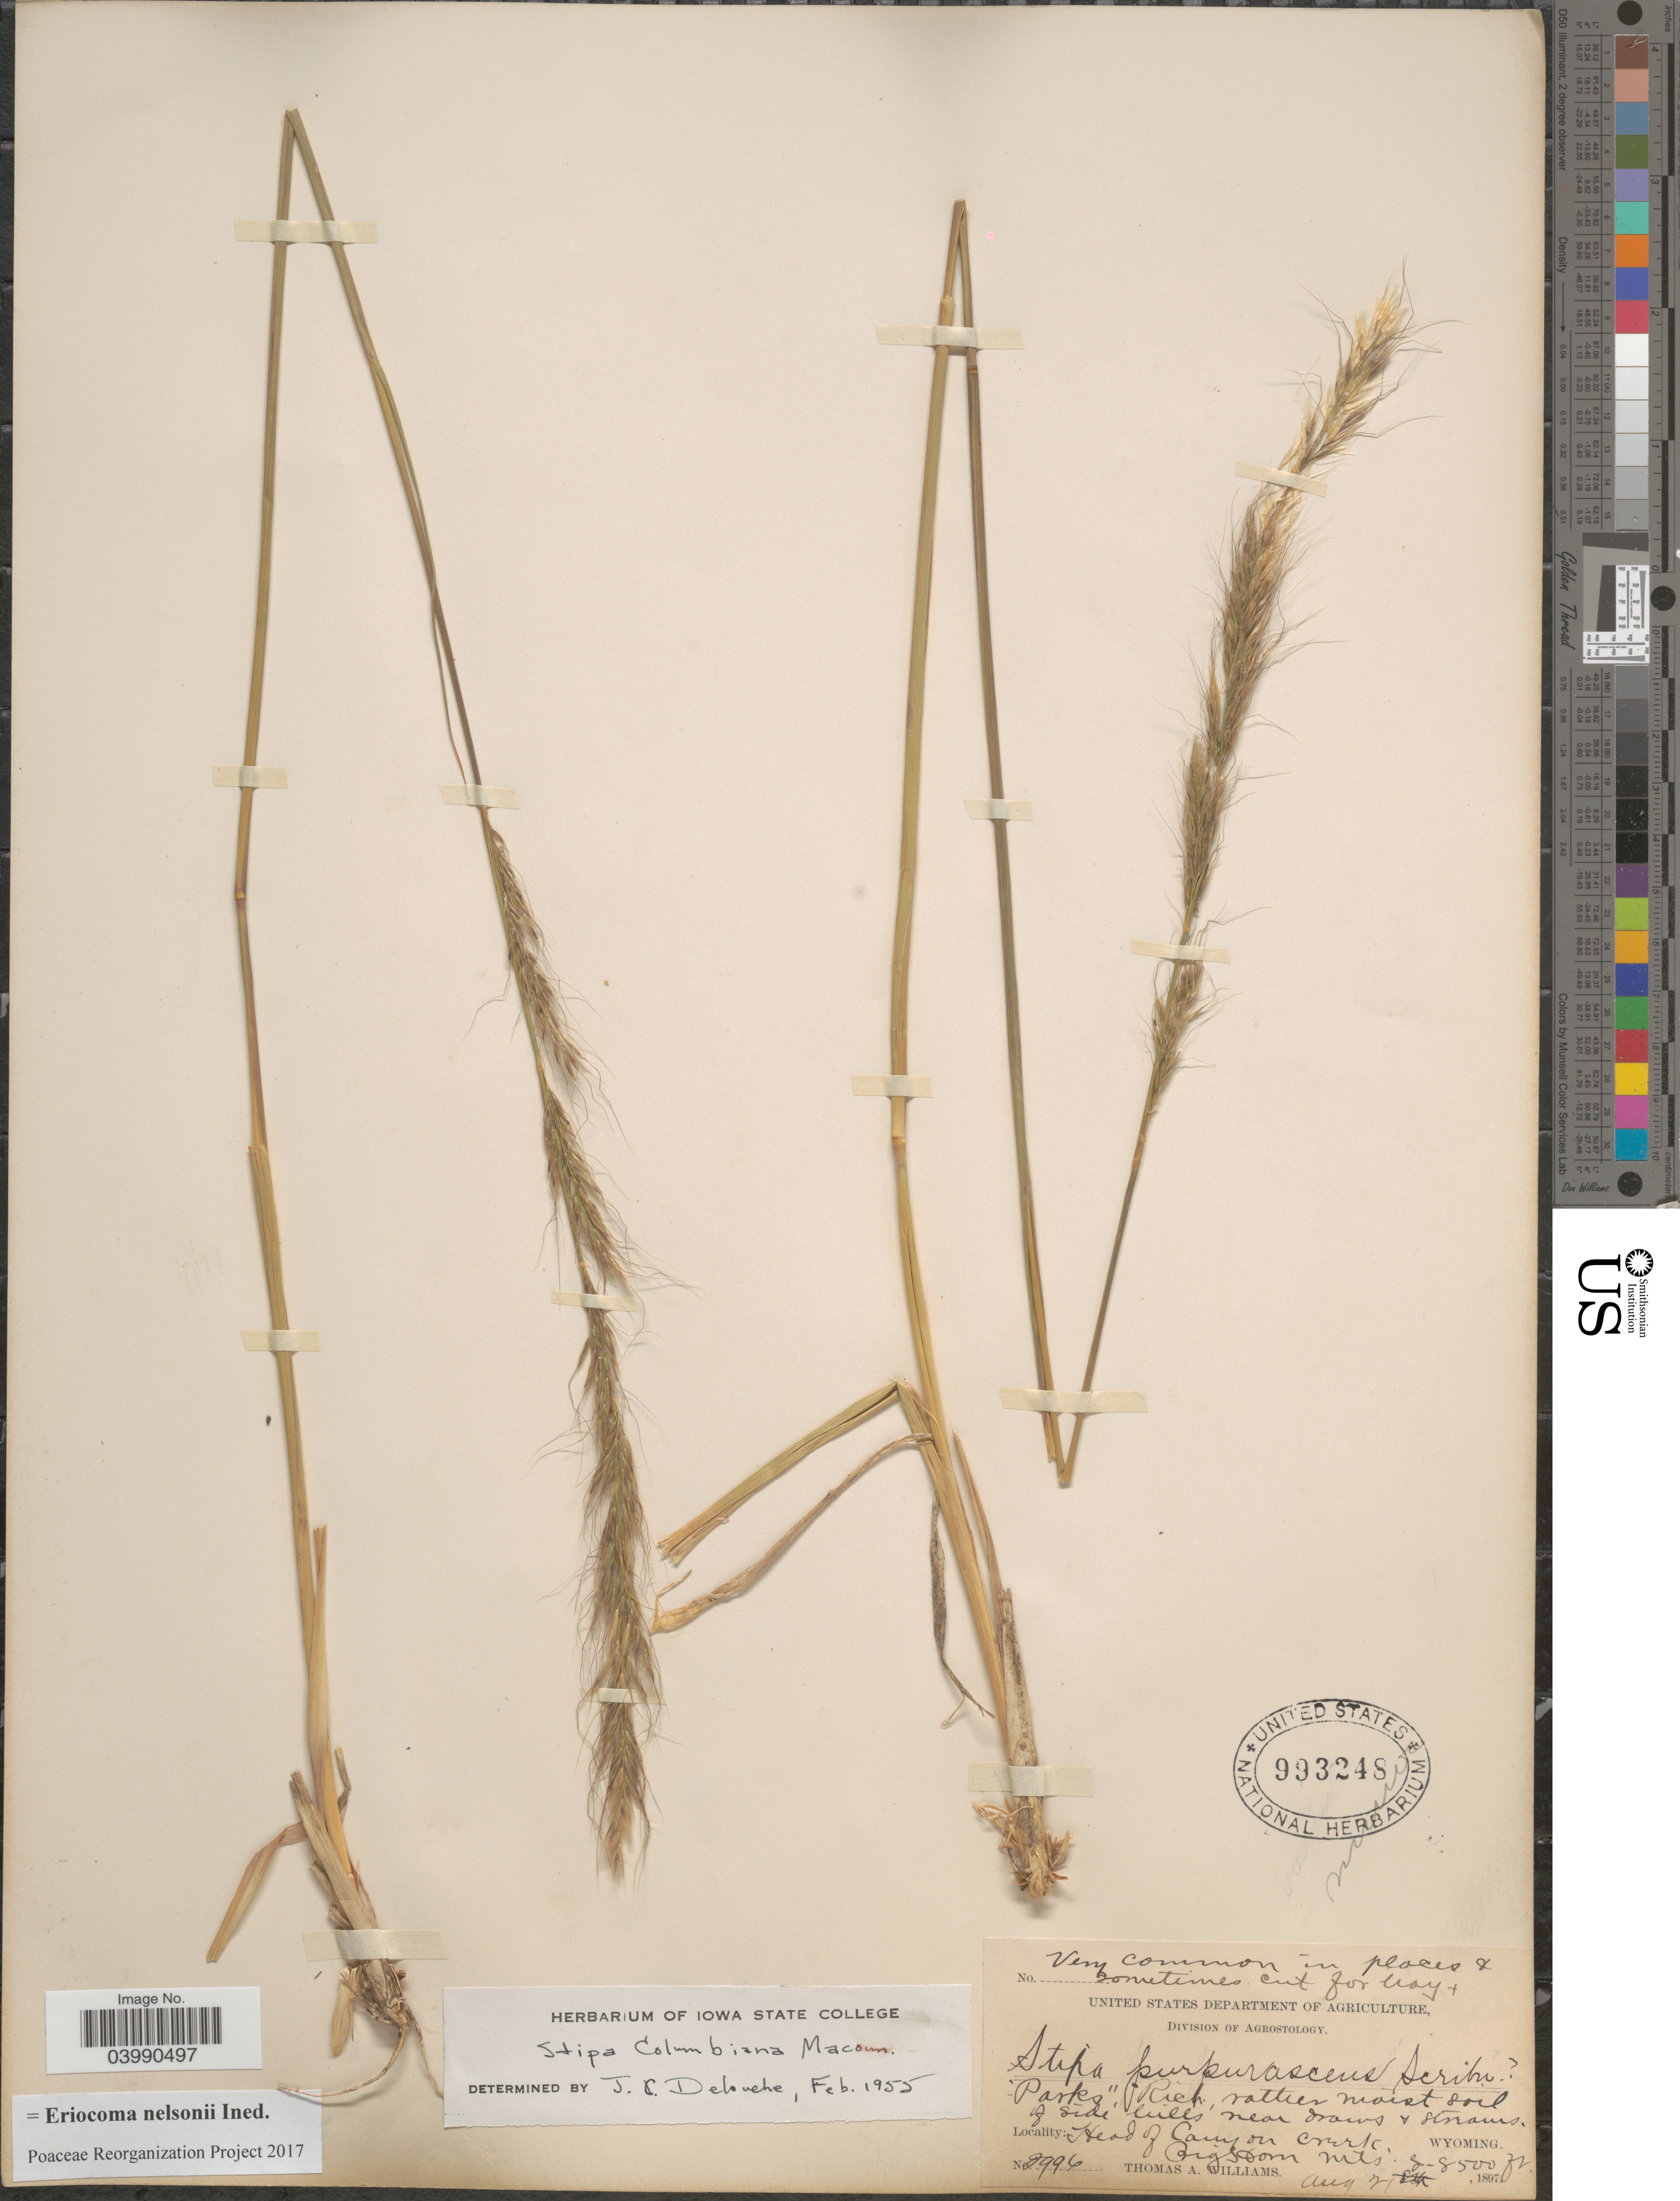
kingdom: Plantae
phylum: Tracheophyta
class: Liliopsida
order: Poales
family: Poaceae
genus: Eriocoma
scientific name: Eriocoma nelsonii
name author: (Scribn.) Romasch.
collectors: T. A. Williams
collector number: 2996*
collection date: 1897-08-21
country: United States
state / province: Wyoming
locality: Parks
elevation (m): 2438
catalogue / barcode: US 993248